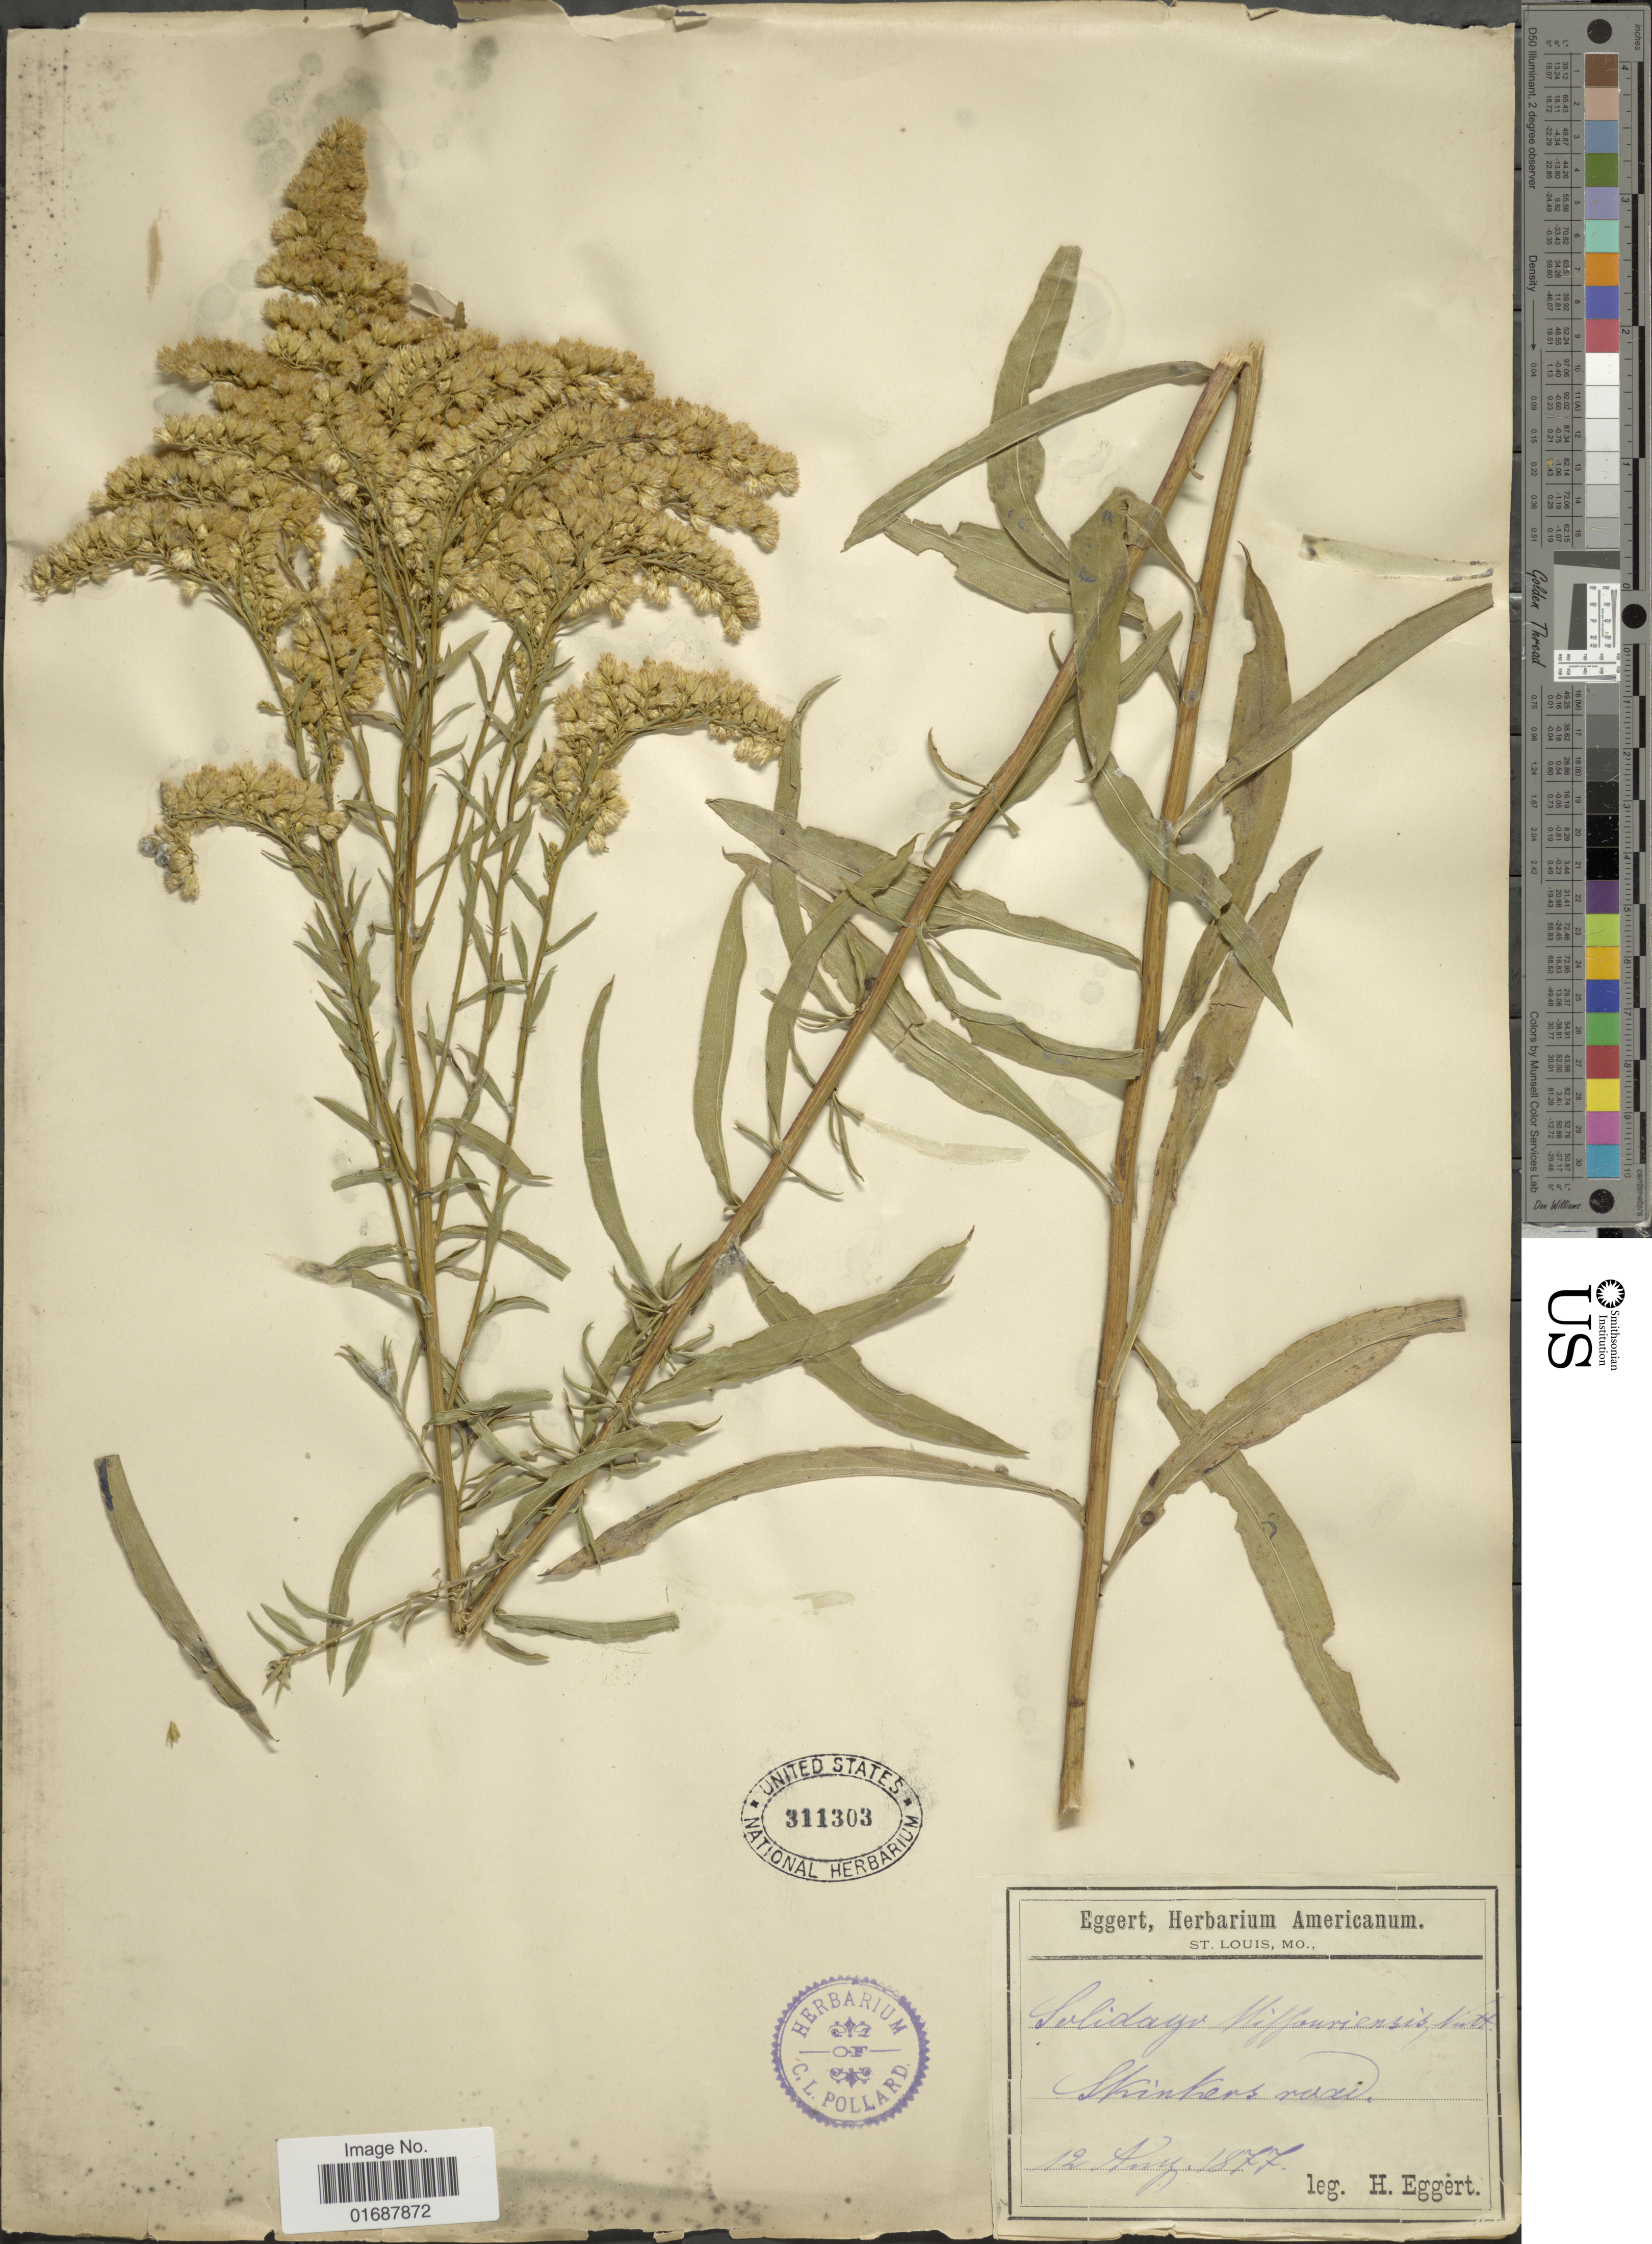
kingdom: Plantae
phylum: Tracheophyta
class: Magnoliopsida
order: Asterales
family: Asteraceae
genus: Solidago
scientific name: Solidago juncea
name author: Aiton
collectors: H. Eggert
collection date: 1877-08-12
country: United States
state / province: Missouri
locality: Skinkers Road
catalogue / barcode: US 311303